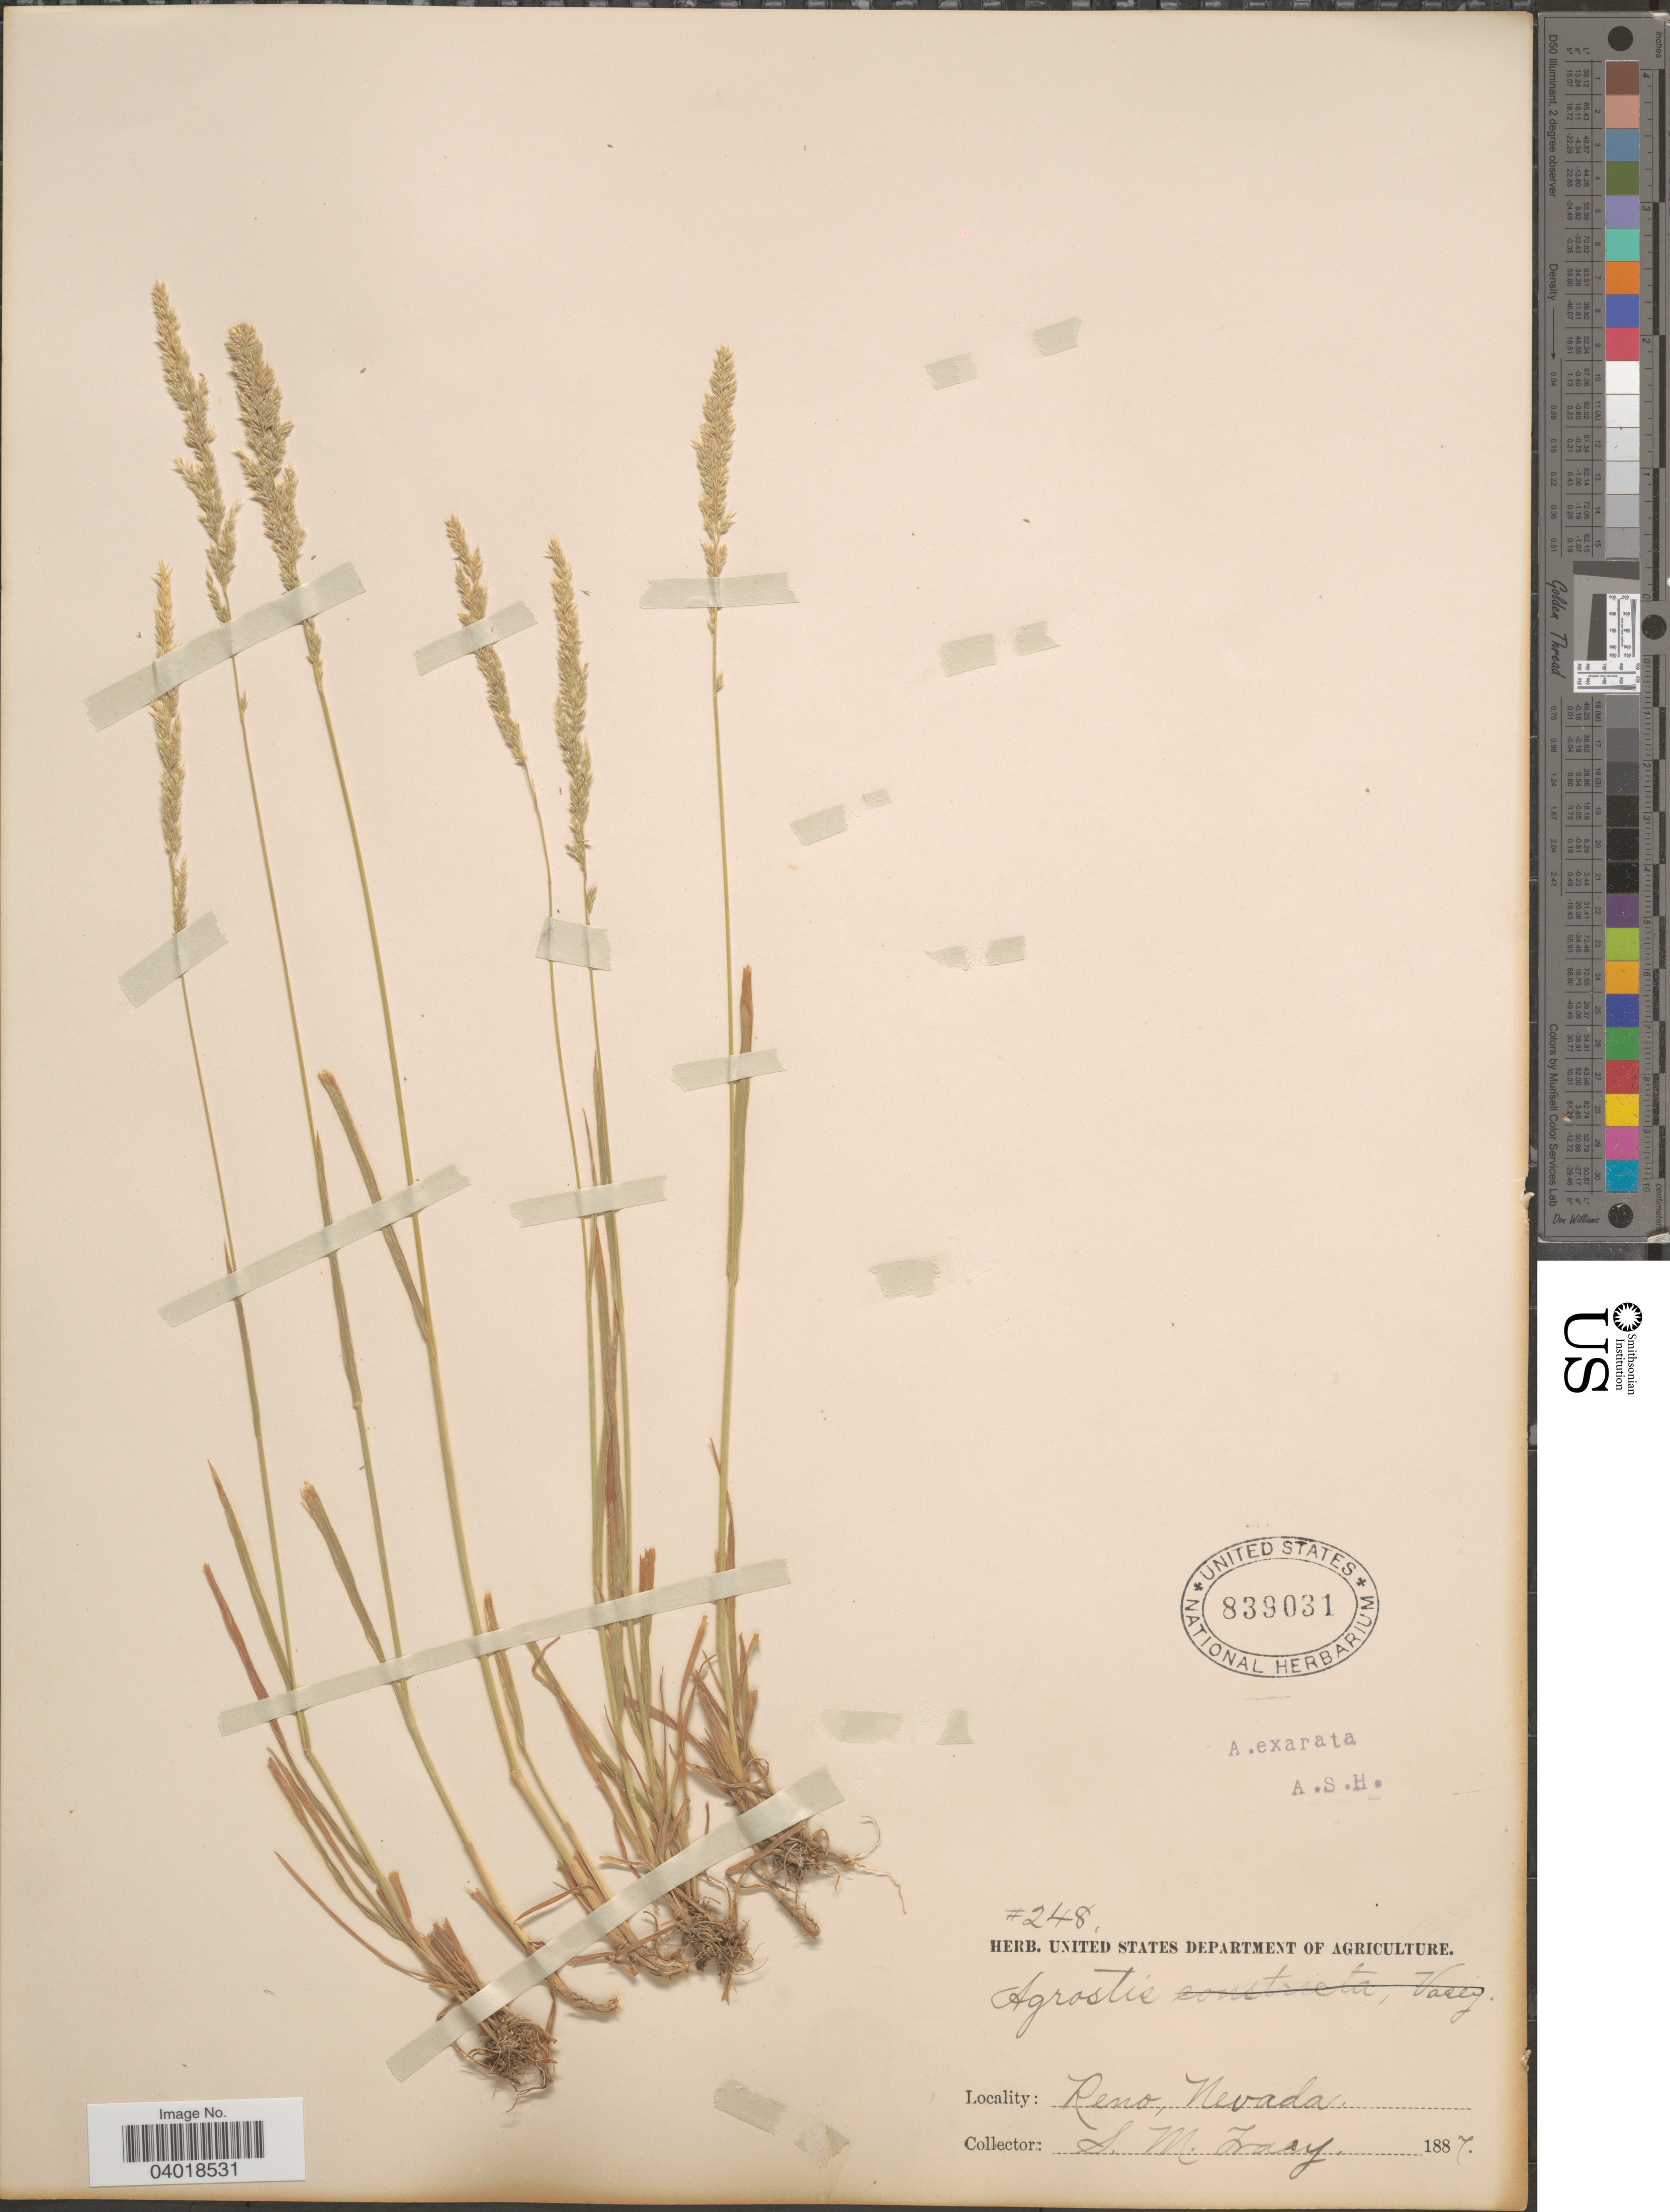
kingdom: Plantae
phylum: Tracheophyta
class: Liliopsida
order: Poales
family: Poaceae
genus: Agrostis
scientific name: Agrostis exarata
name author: Trin.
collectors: S. M. Tracy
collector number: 248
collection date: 1887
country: United States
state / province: Nevada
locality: Reno.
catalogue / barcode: US 839031